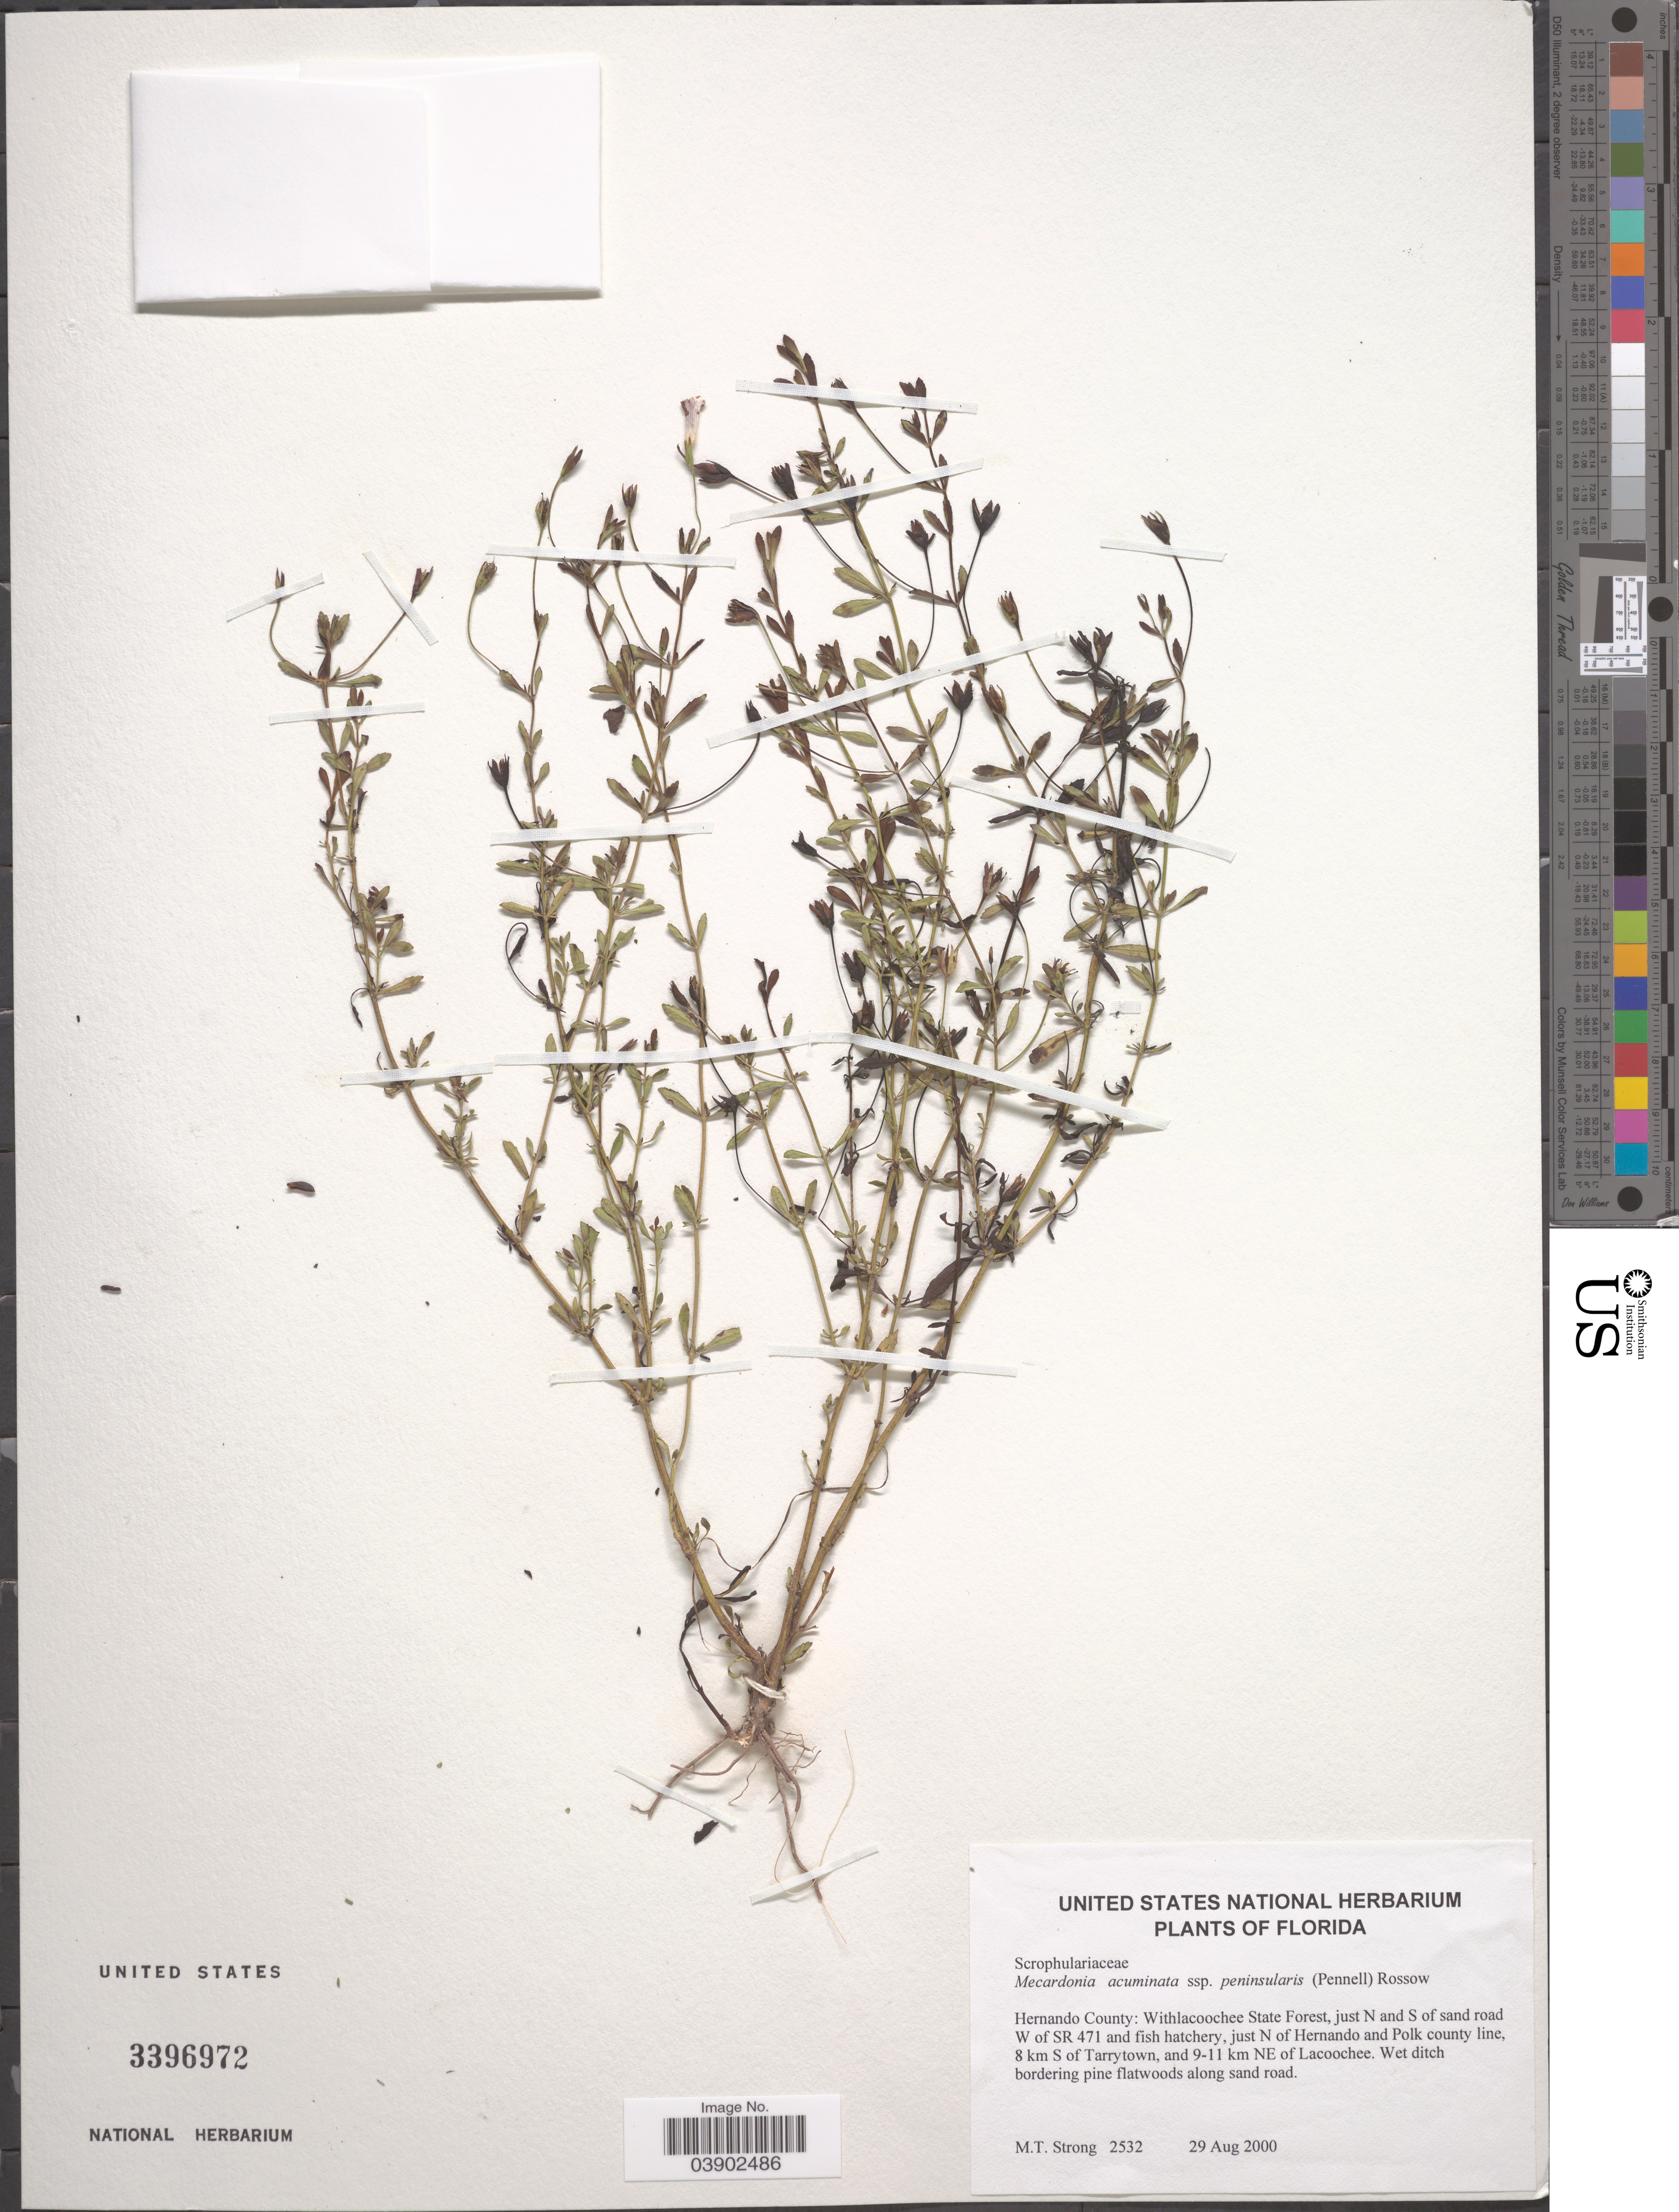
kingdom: Plantae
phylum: Tracheophyta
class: Magnoliopsida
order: Lamiales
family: Plantaginaceae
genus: Mecardonia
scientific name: Mecardonia acuminata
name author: (Walter) Small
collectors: M. T. Strong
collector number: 2532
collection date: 2000-08-29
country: United States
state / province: Florida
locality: Hernando County: Withlacoochee State Forest, just N and S of sand road W of SR 471 and fish hatchery, just N of Hernando and Polk county line, 8 km S of Tarrytown, and 9-11 NE of Lacoochee.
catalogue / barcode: US 3396972